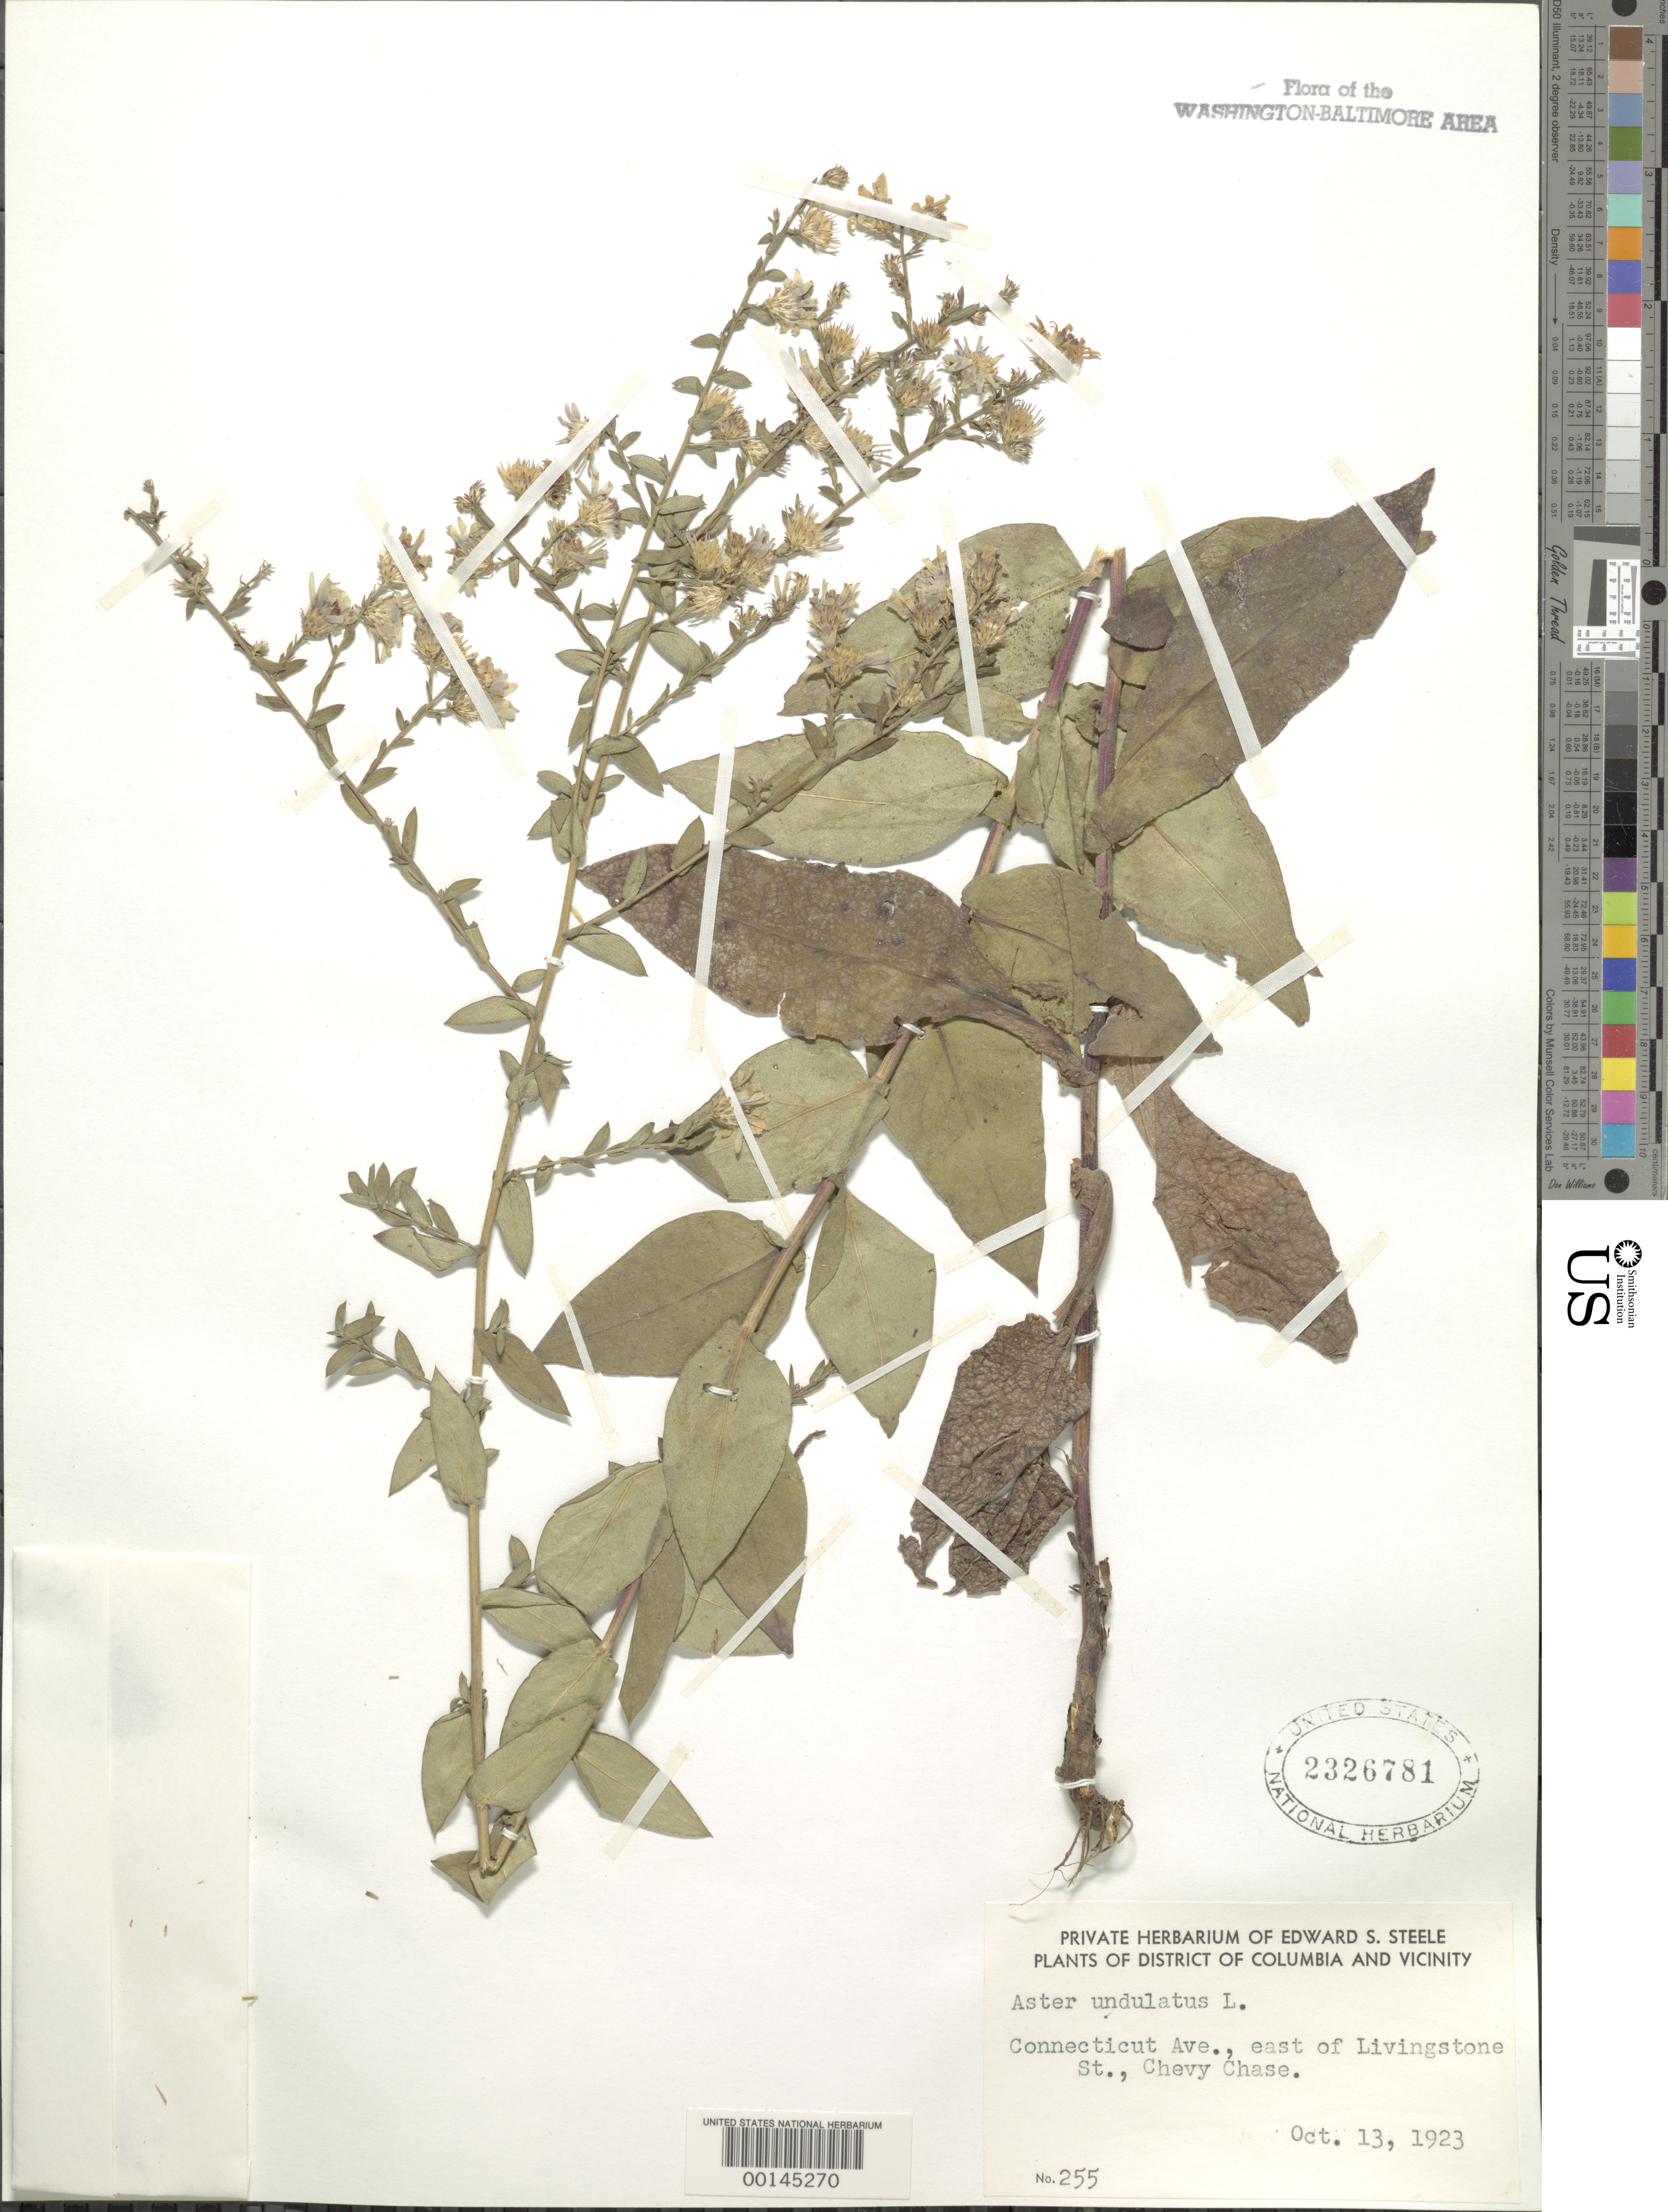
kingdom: Plantae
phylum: Tracheophyta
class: Magnoliopsida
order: Asterales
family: Asteraceae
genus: Symphyotrichum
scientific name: Symphyotrichum undulatum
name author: (L.) G.L. Nesom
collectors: E. C. Leonard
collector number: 255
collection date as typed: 13 Oct 1923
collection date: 1923-10-13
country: United States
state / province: District of Columbia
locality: Conn. Ave. near Livingstone St.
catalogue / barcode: US 2326781